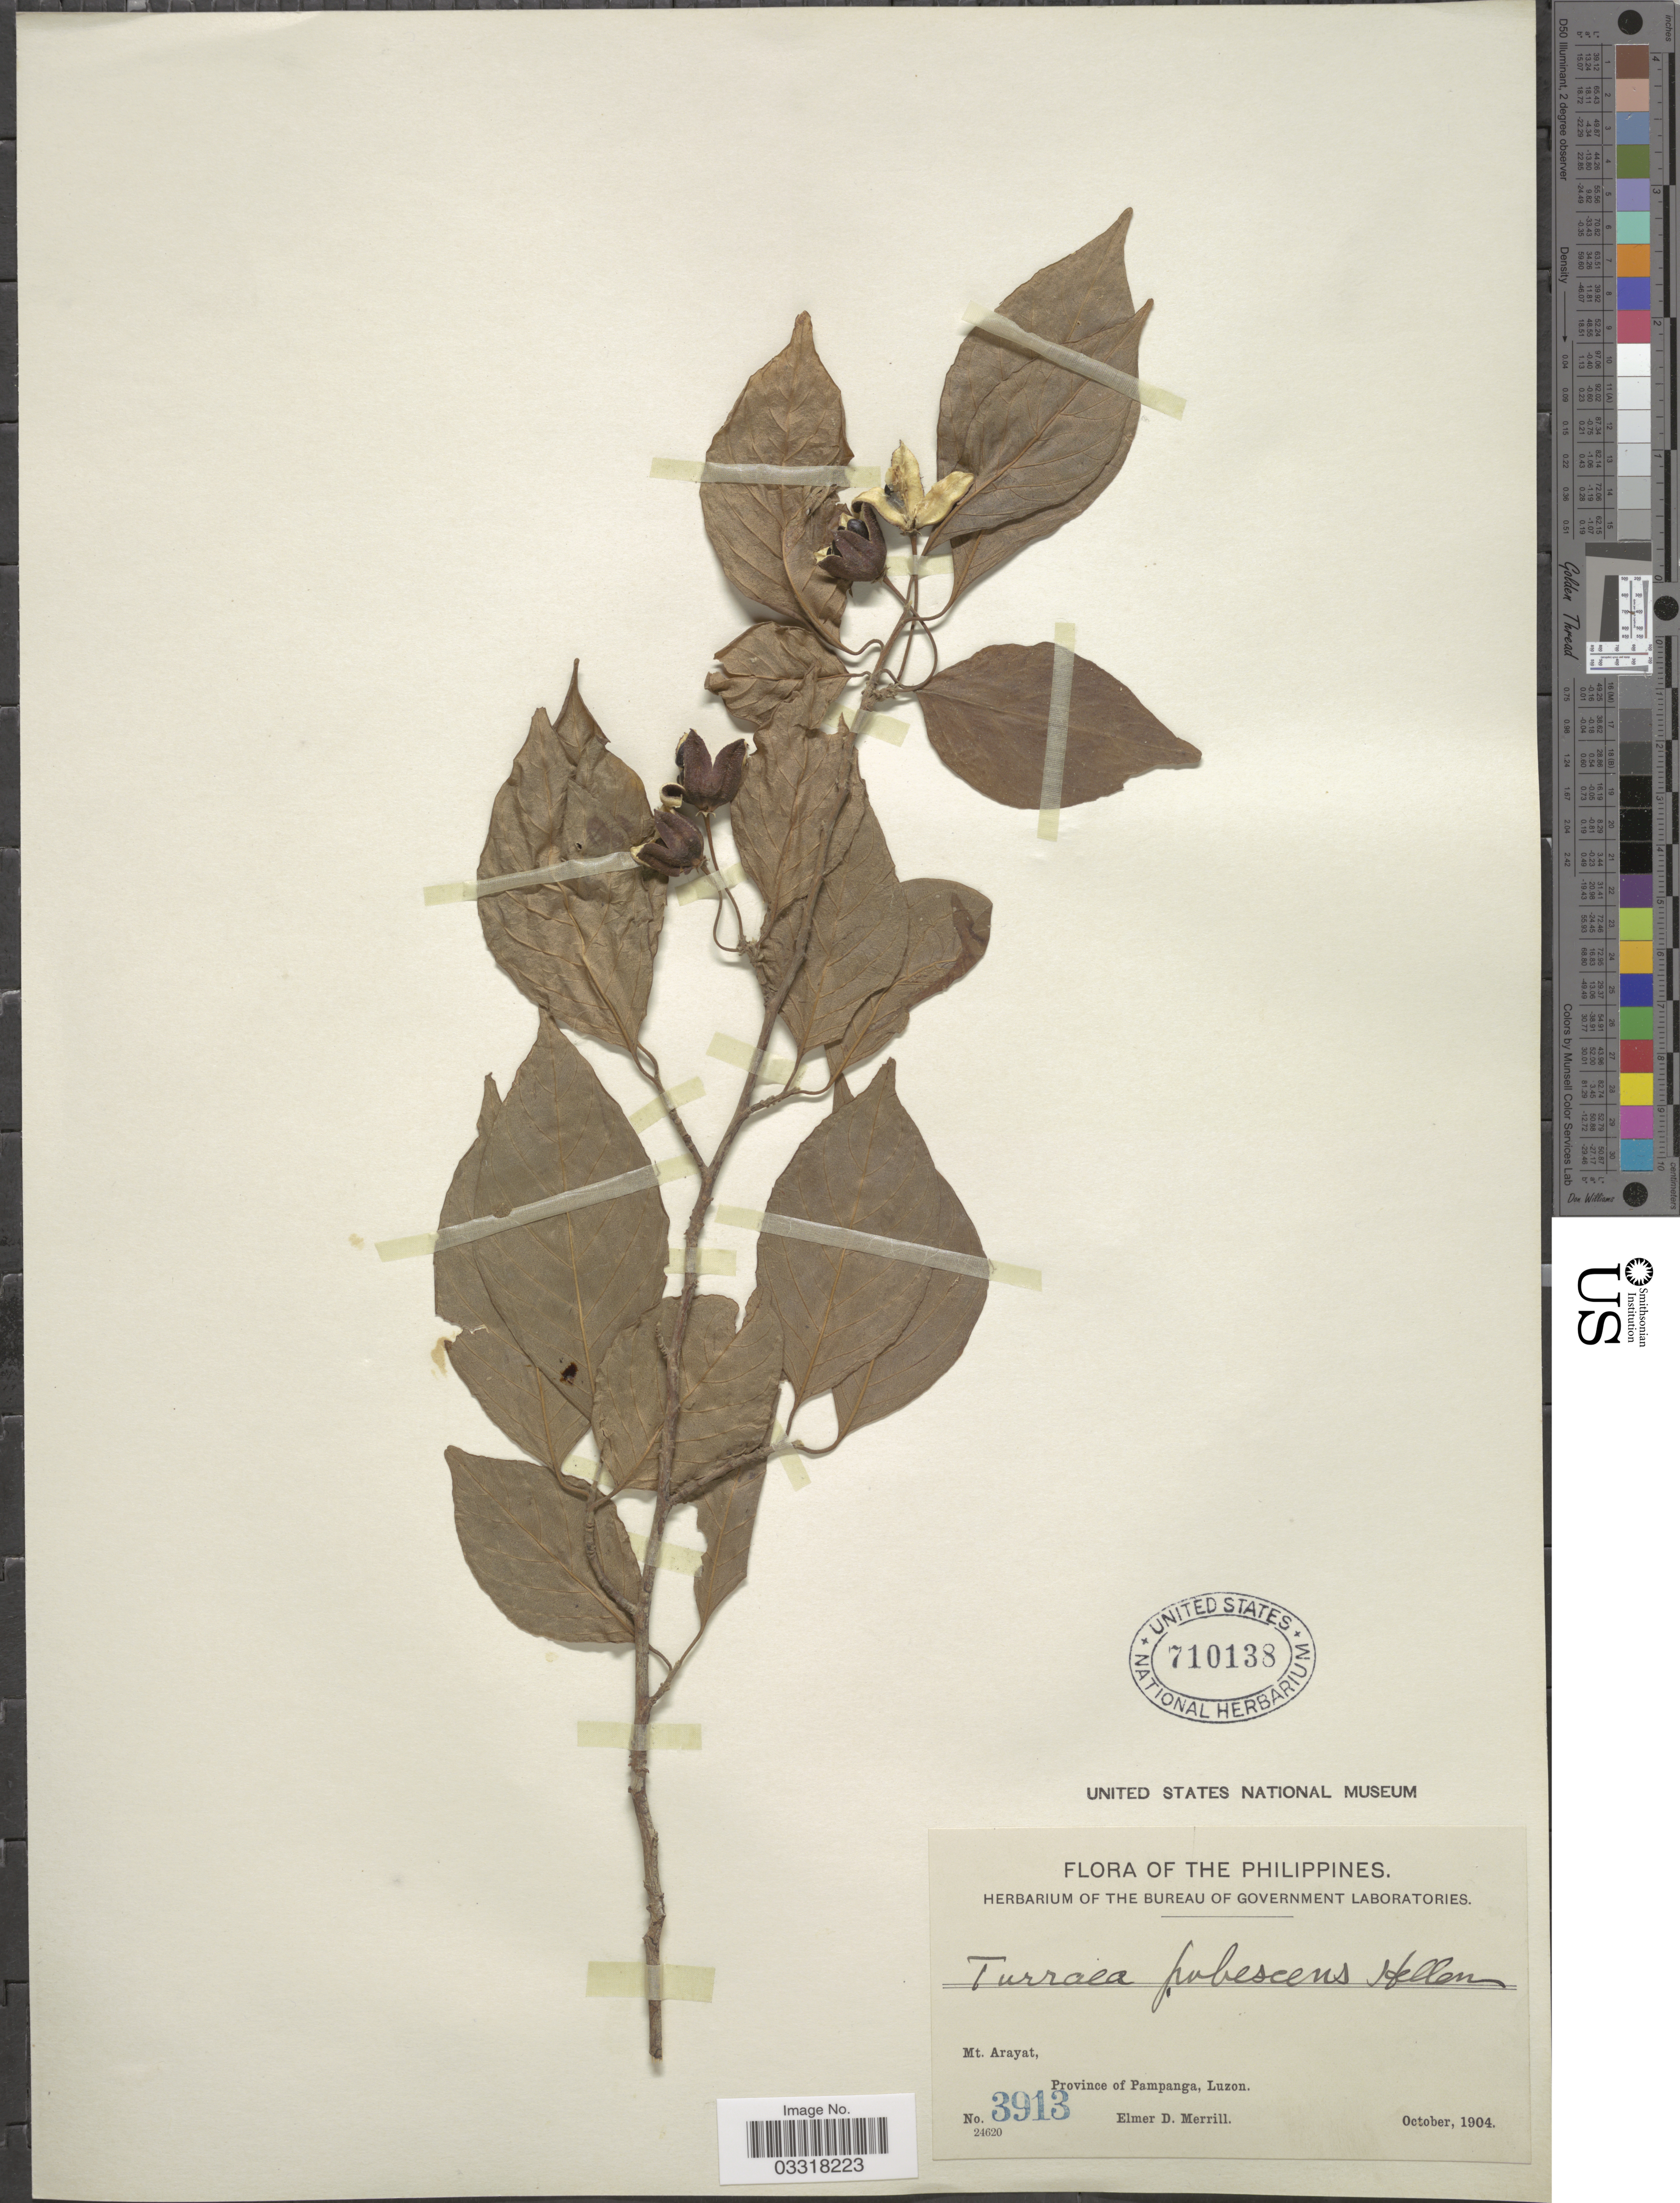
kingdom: Plantae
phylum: Tracheophyta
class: Magnoliopsida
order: Sapindales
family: Meliaceae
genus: Turraea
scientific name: Turraea membranacea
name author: Merr.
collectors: E. D. Merrill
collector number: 3913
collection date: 1904-10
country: Philippines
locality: Mt. Arayat, Province of Pampanga, Luzon.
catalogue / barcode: US 710138